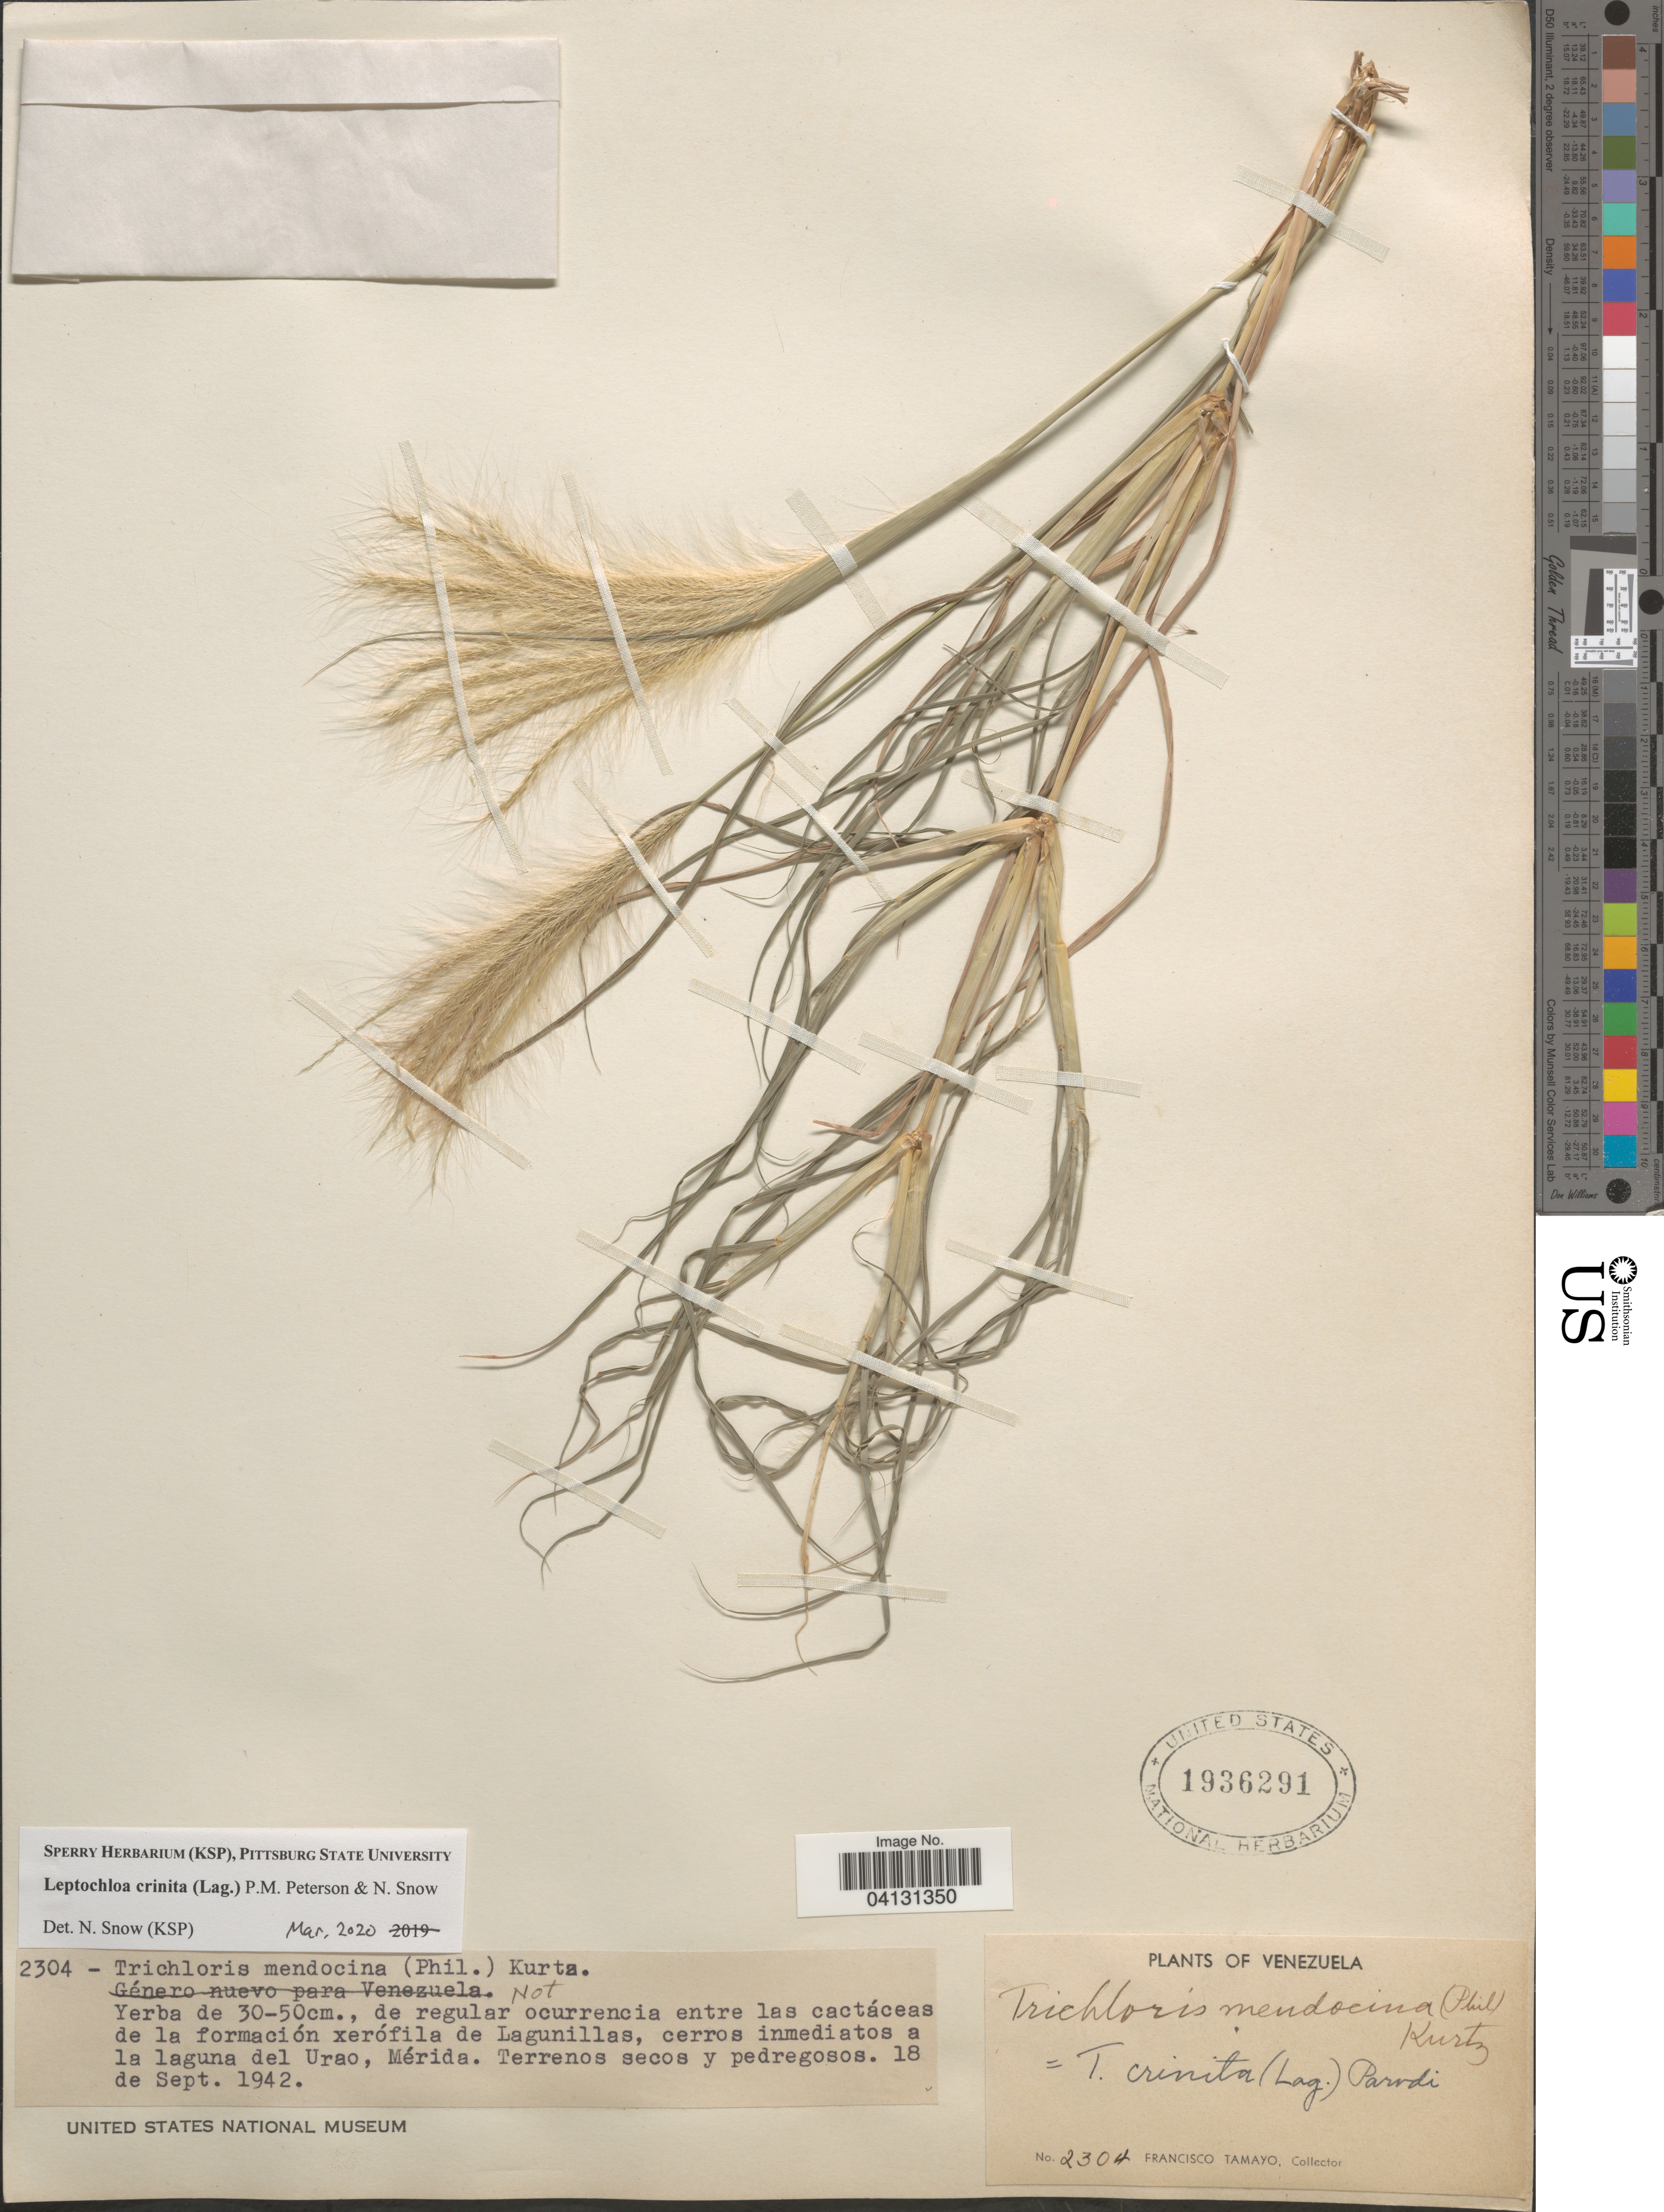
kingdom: Plantae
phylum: Tracheophyta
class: Liliopsida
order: Poales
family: Poaceae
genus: Leptochloa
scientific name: Leptochloa crinita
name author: (Lag.) P.M. Peterson & N. Snow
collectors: F. Tamayo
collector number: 2304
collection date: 1942-09-18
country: Venezuela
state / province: Merida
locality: Lagunillas, cerros inmediatos a la laguna del Urao.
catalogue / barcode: US 1936291